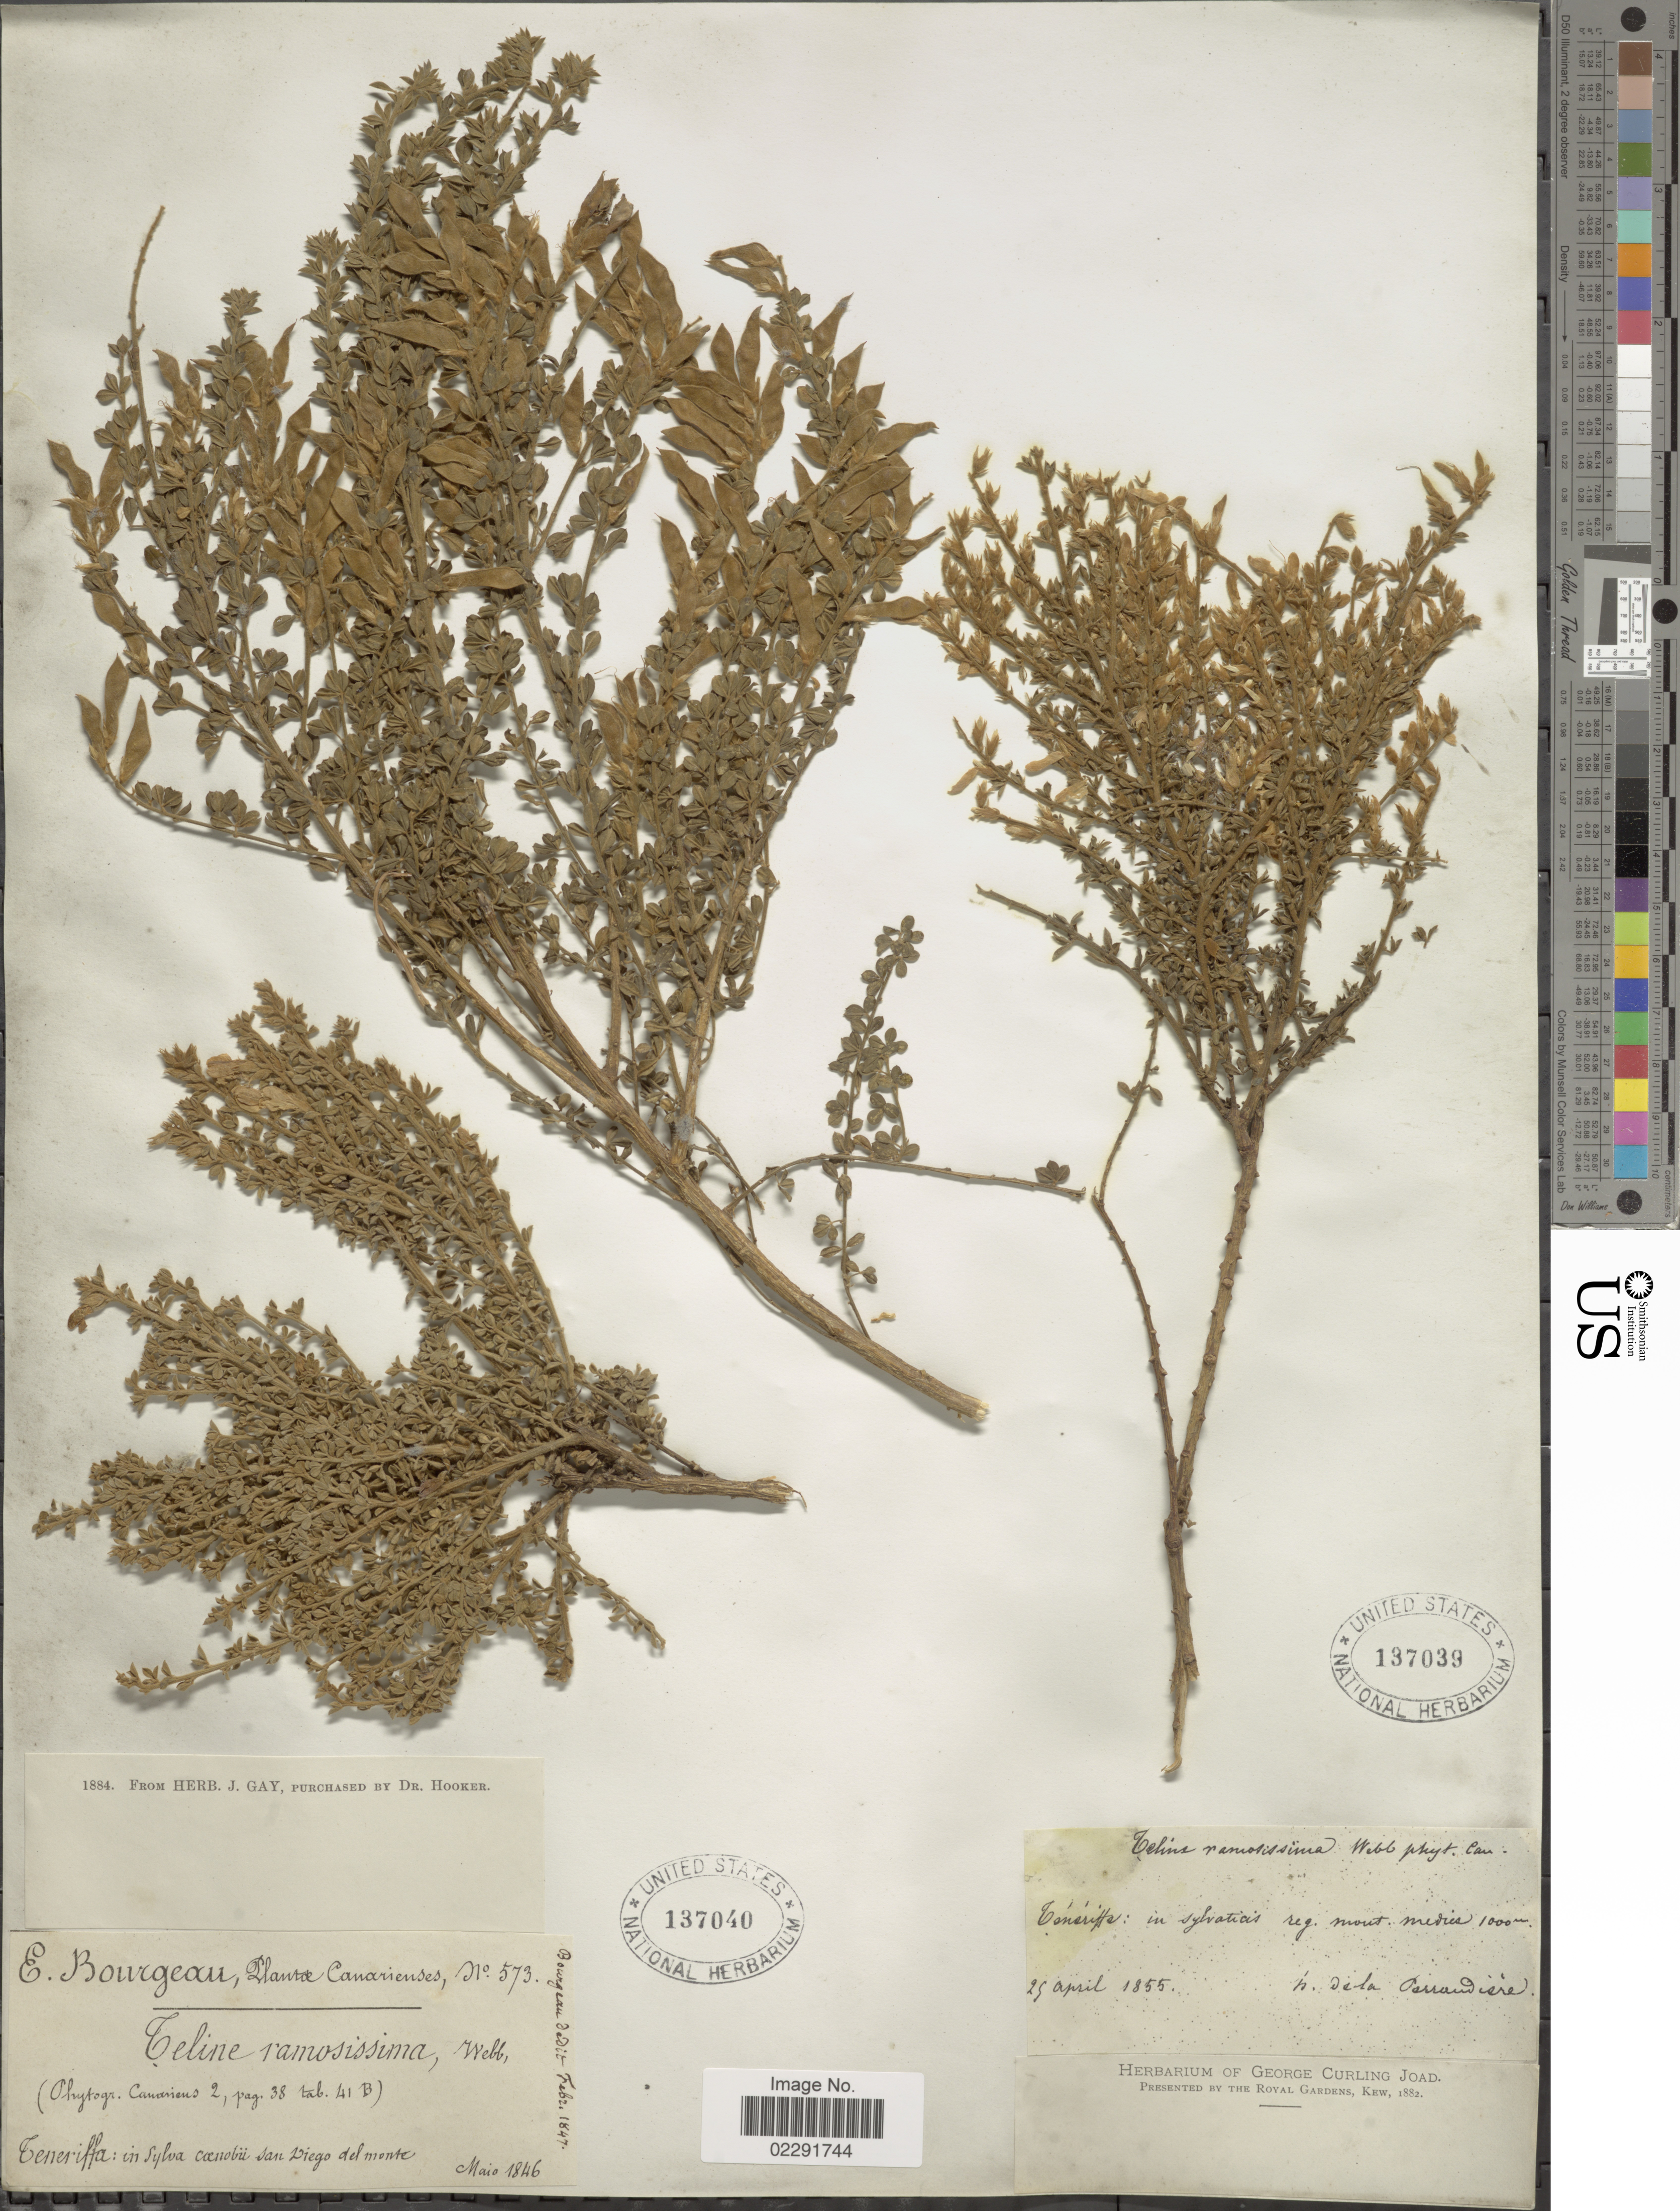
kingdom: Plantae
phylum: Tracheophyta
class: Magnoliopsida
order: Fabales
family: Fabaceae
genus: Genista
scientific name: Genista canariensis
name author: L.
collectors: L. Parrandiere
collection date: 1855-04-25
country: Spain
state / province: Canarias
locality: Teneriffe: in sylvaticis reg. mont. medies.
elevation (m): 1000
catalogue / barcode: US 137039-2